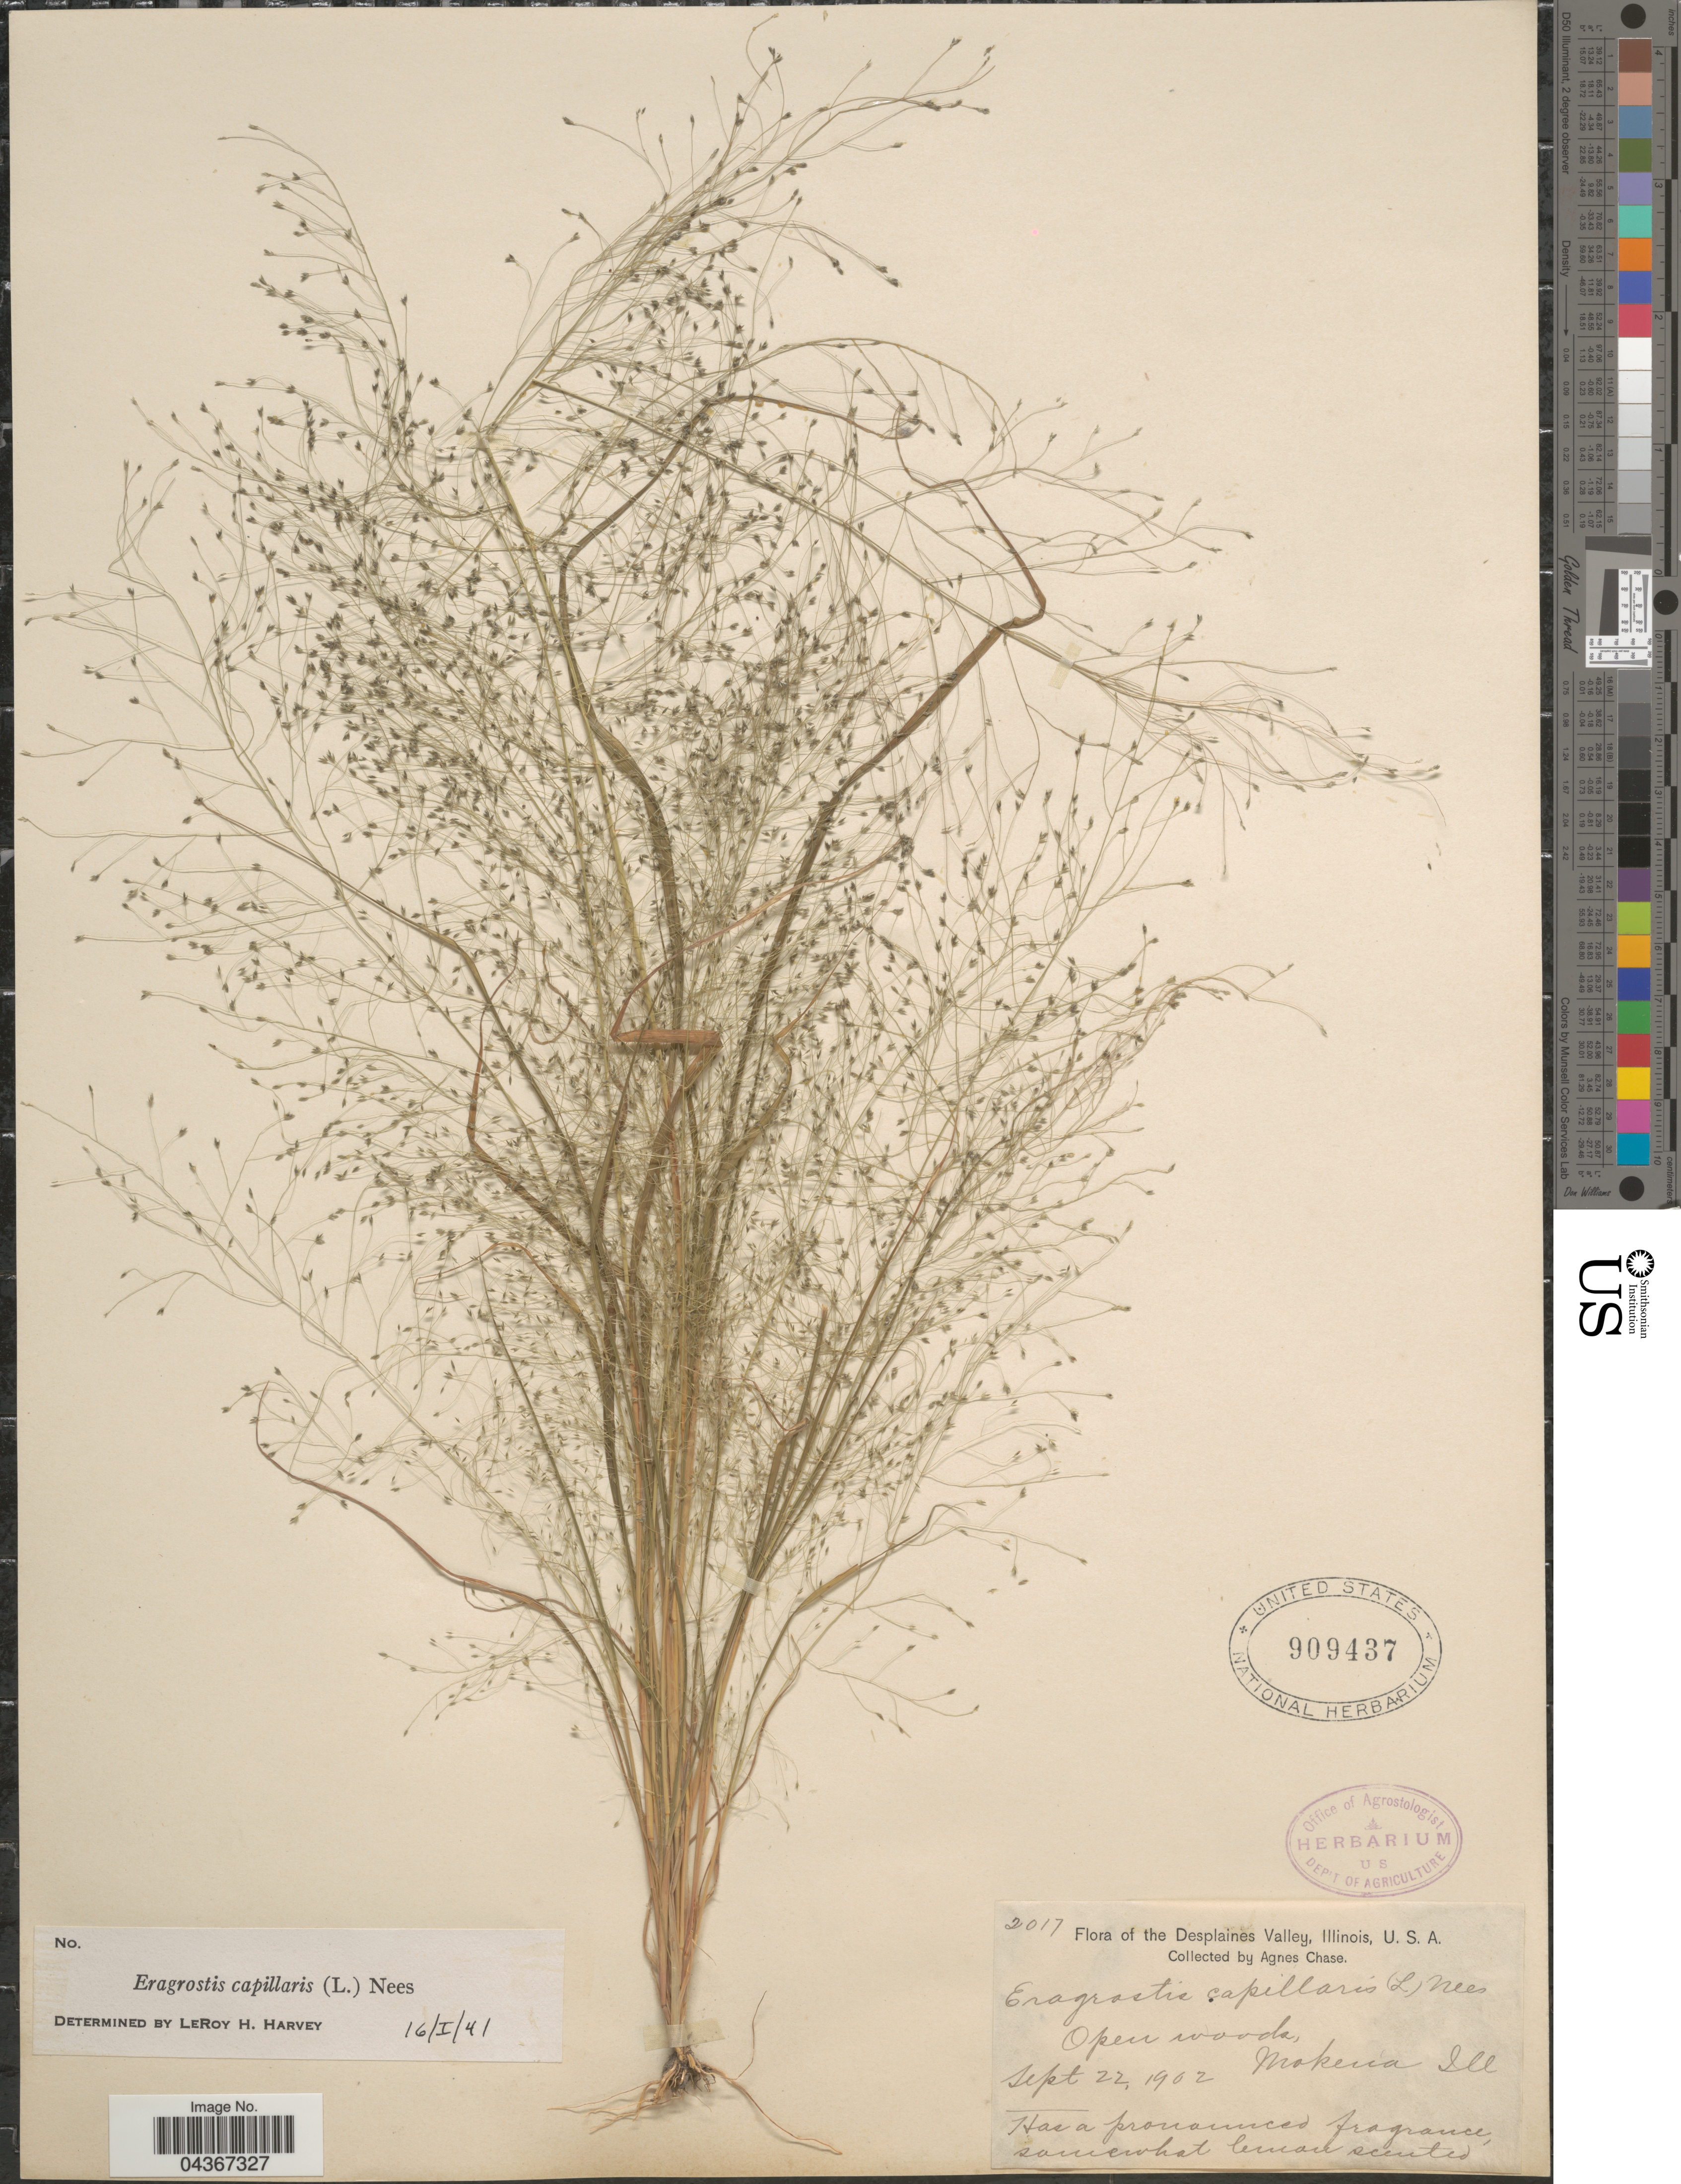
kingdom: Plantae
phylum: Tracheophyta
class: Liliopsida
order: Poales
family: Poaceae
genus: Eragrostis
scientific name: Eragrostis capillaris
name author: (L.) Nees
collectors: A. Chase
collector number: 2017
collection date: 1902-09-22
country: United States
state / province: Illinois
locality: Desplaines Valley. Open woods, Mokena.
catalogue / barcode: US 909437